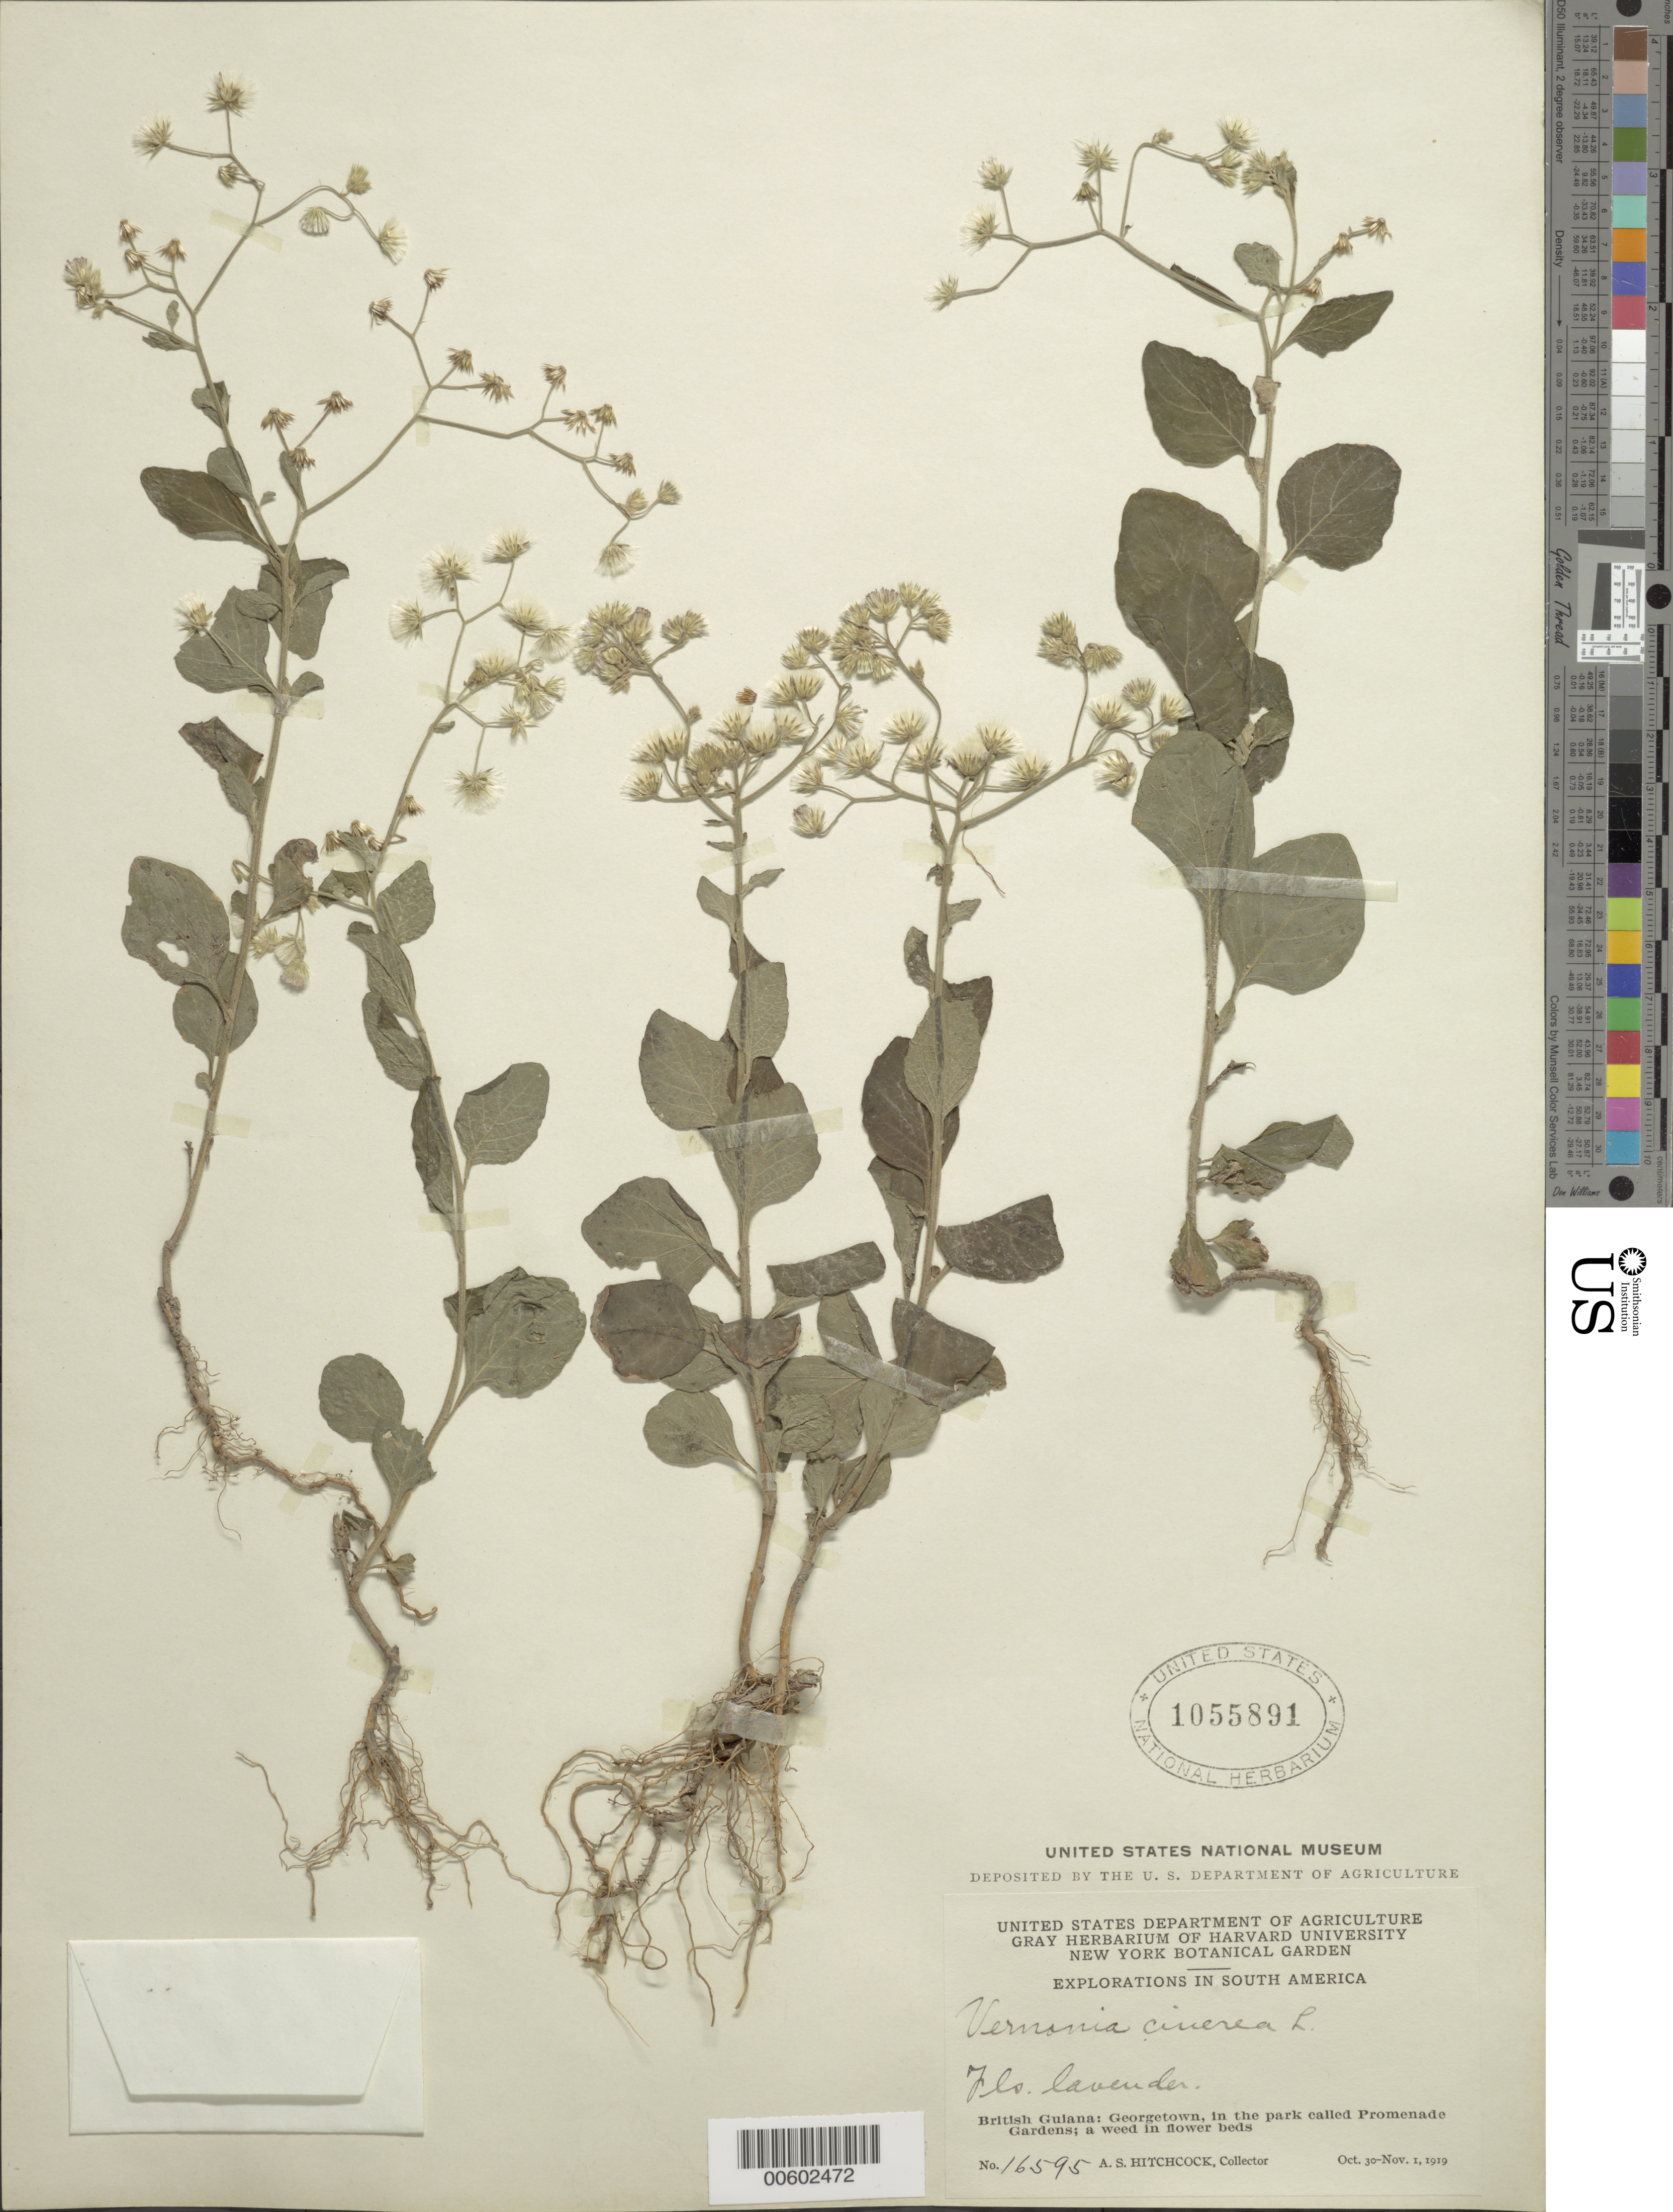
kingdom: Plantae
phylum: Tracheophyta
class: Magnoliopsida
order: Asterales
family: Asteraceae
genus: Cyanthillium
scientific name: Cyanthillium cinereum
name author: (L.) H. Rob.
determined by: Pruski, J. F.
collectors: A. S. Hitchcock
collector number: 16595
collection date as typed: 30-Oct-19 to 1-Nov-19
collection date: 1919-10-30/1919-11-01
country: Guyana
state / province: Demerara-Mahaica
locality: Georgetown, Promenade Gardens Park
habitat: A weed in flower beds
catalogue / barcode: US 1055891